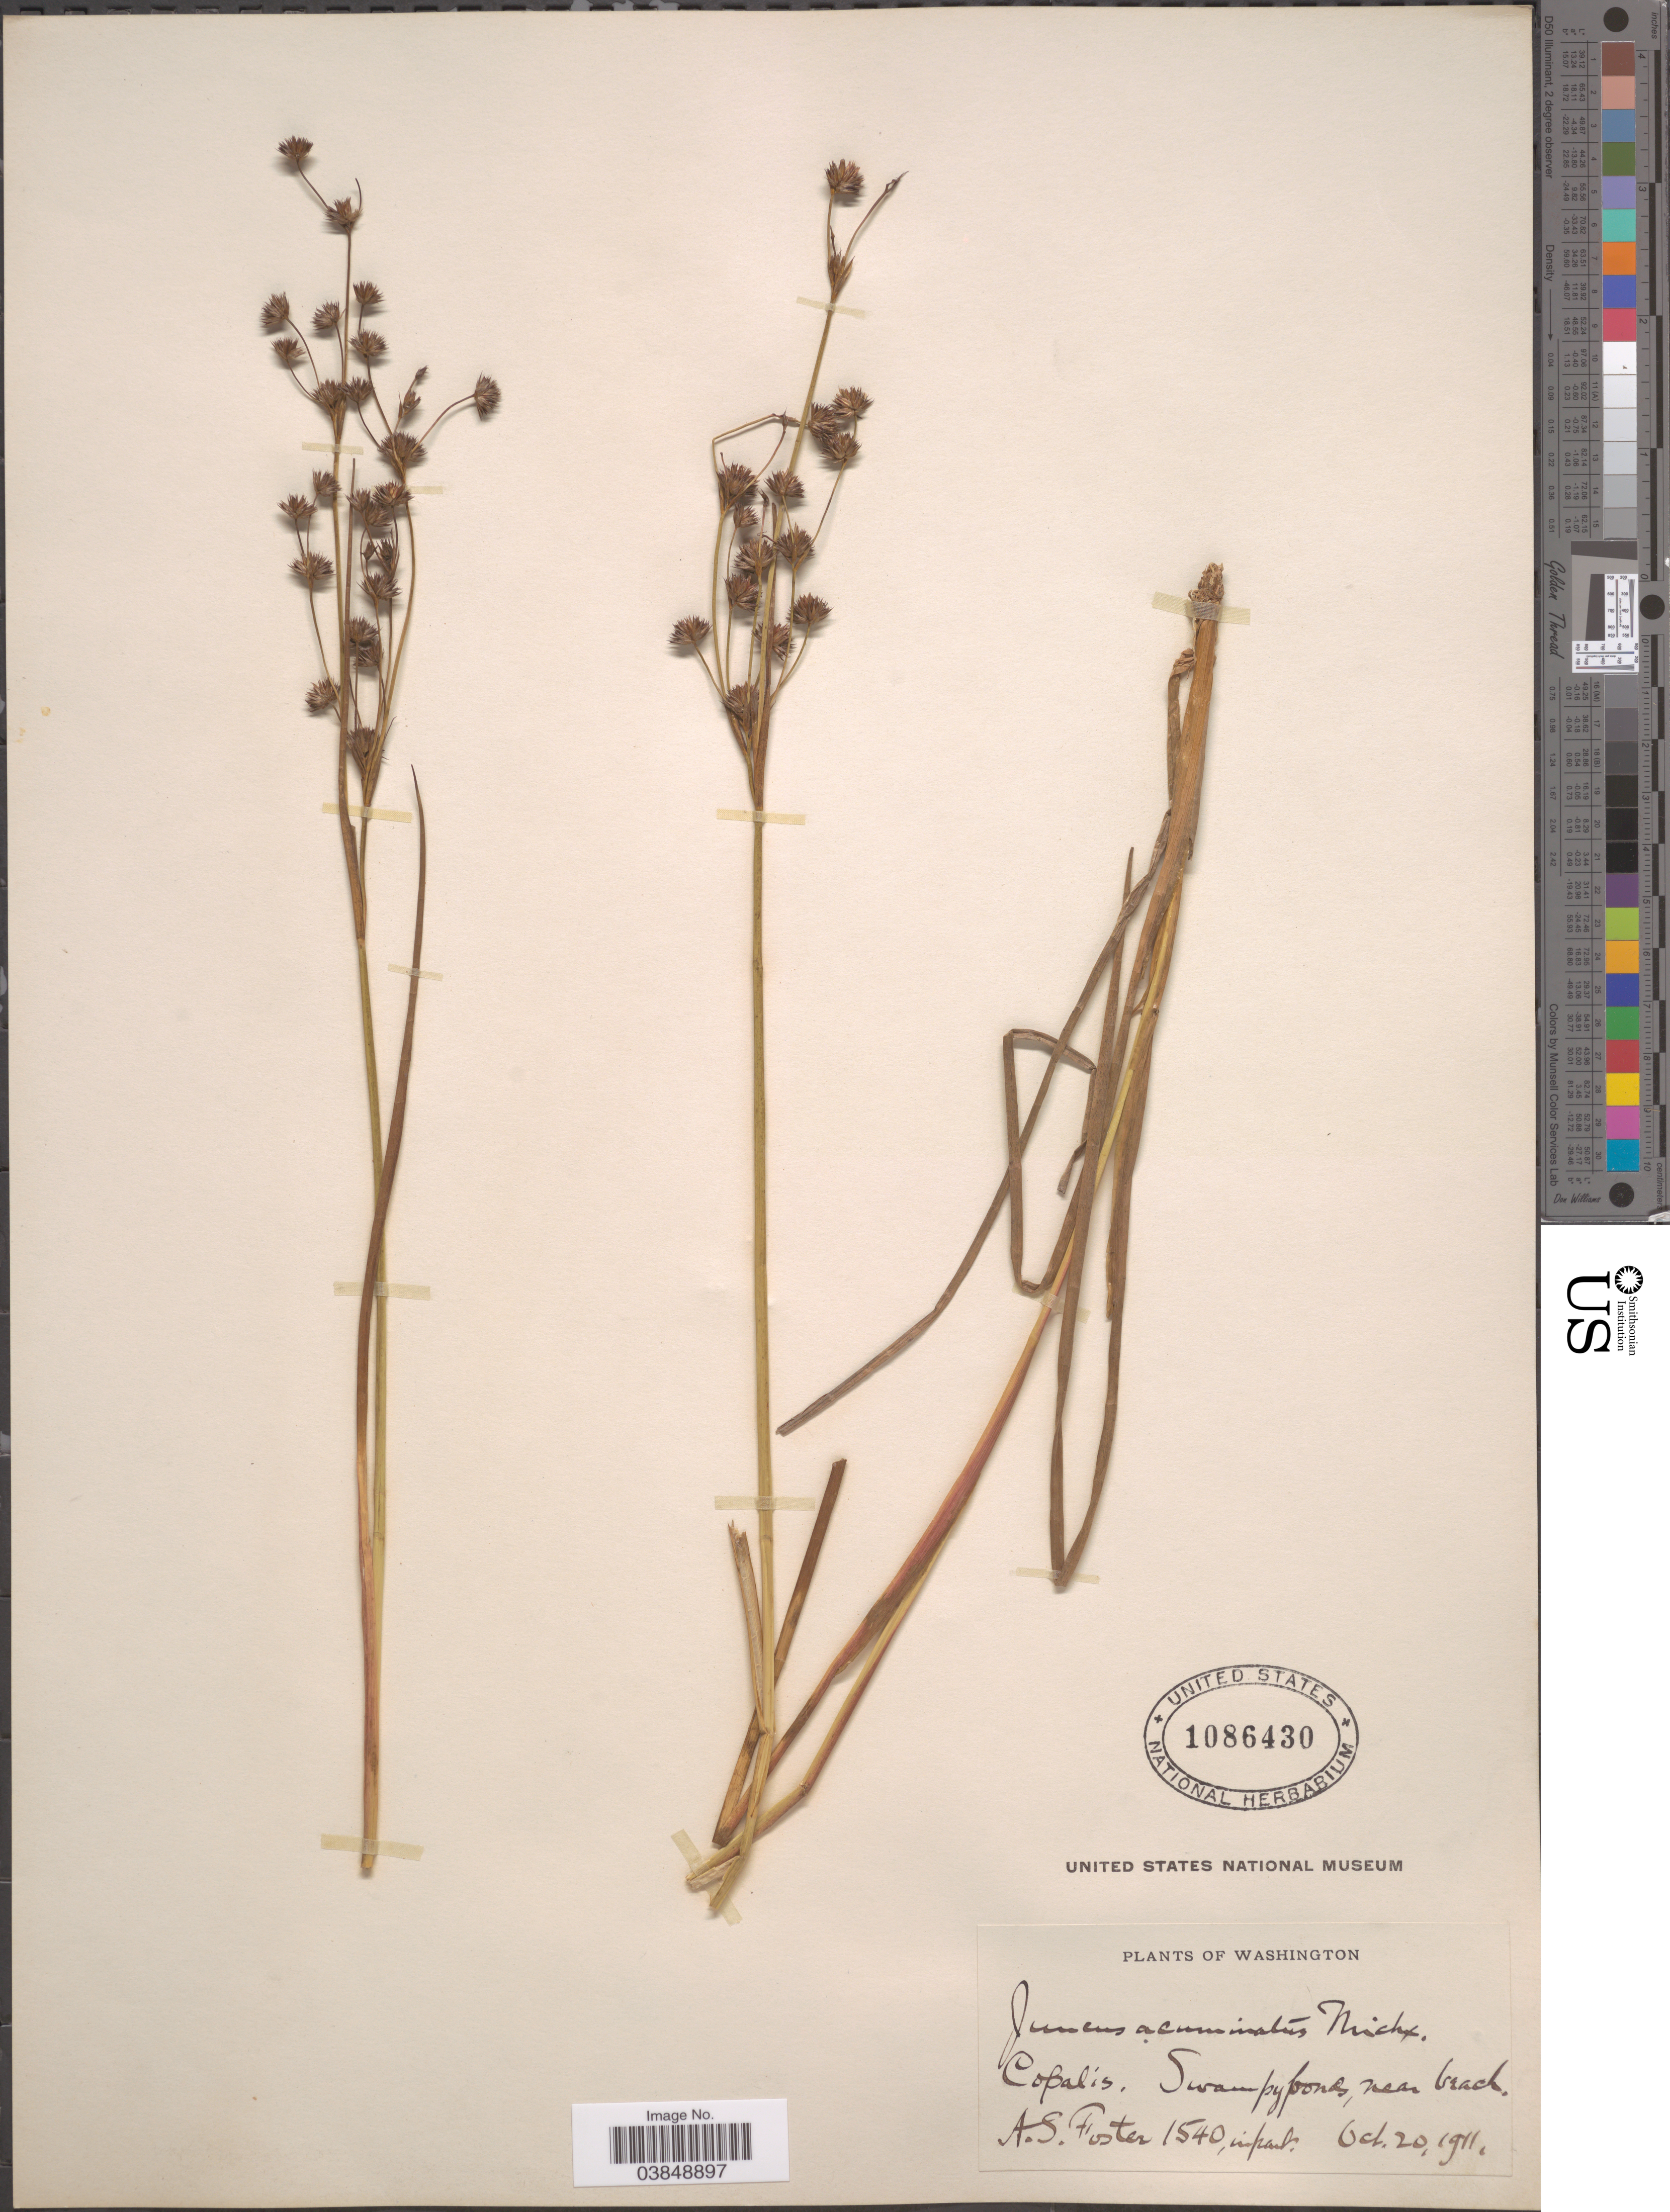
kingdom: Plantae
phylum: Tracheophyta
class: Liliopsida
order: Poales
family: Juncaceae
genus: Juncus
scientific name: Juncus acuminatus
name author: Michx.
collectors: A. S. Foster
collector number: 1540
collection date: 1911-10-20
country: United States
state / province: Washington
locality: Copalis.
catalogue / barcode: US 1086430